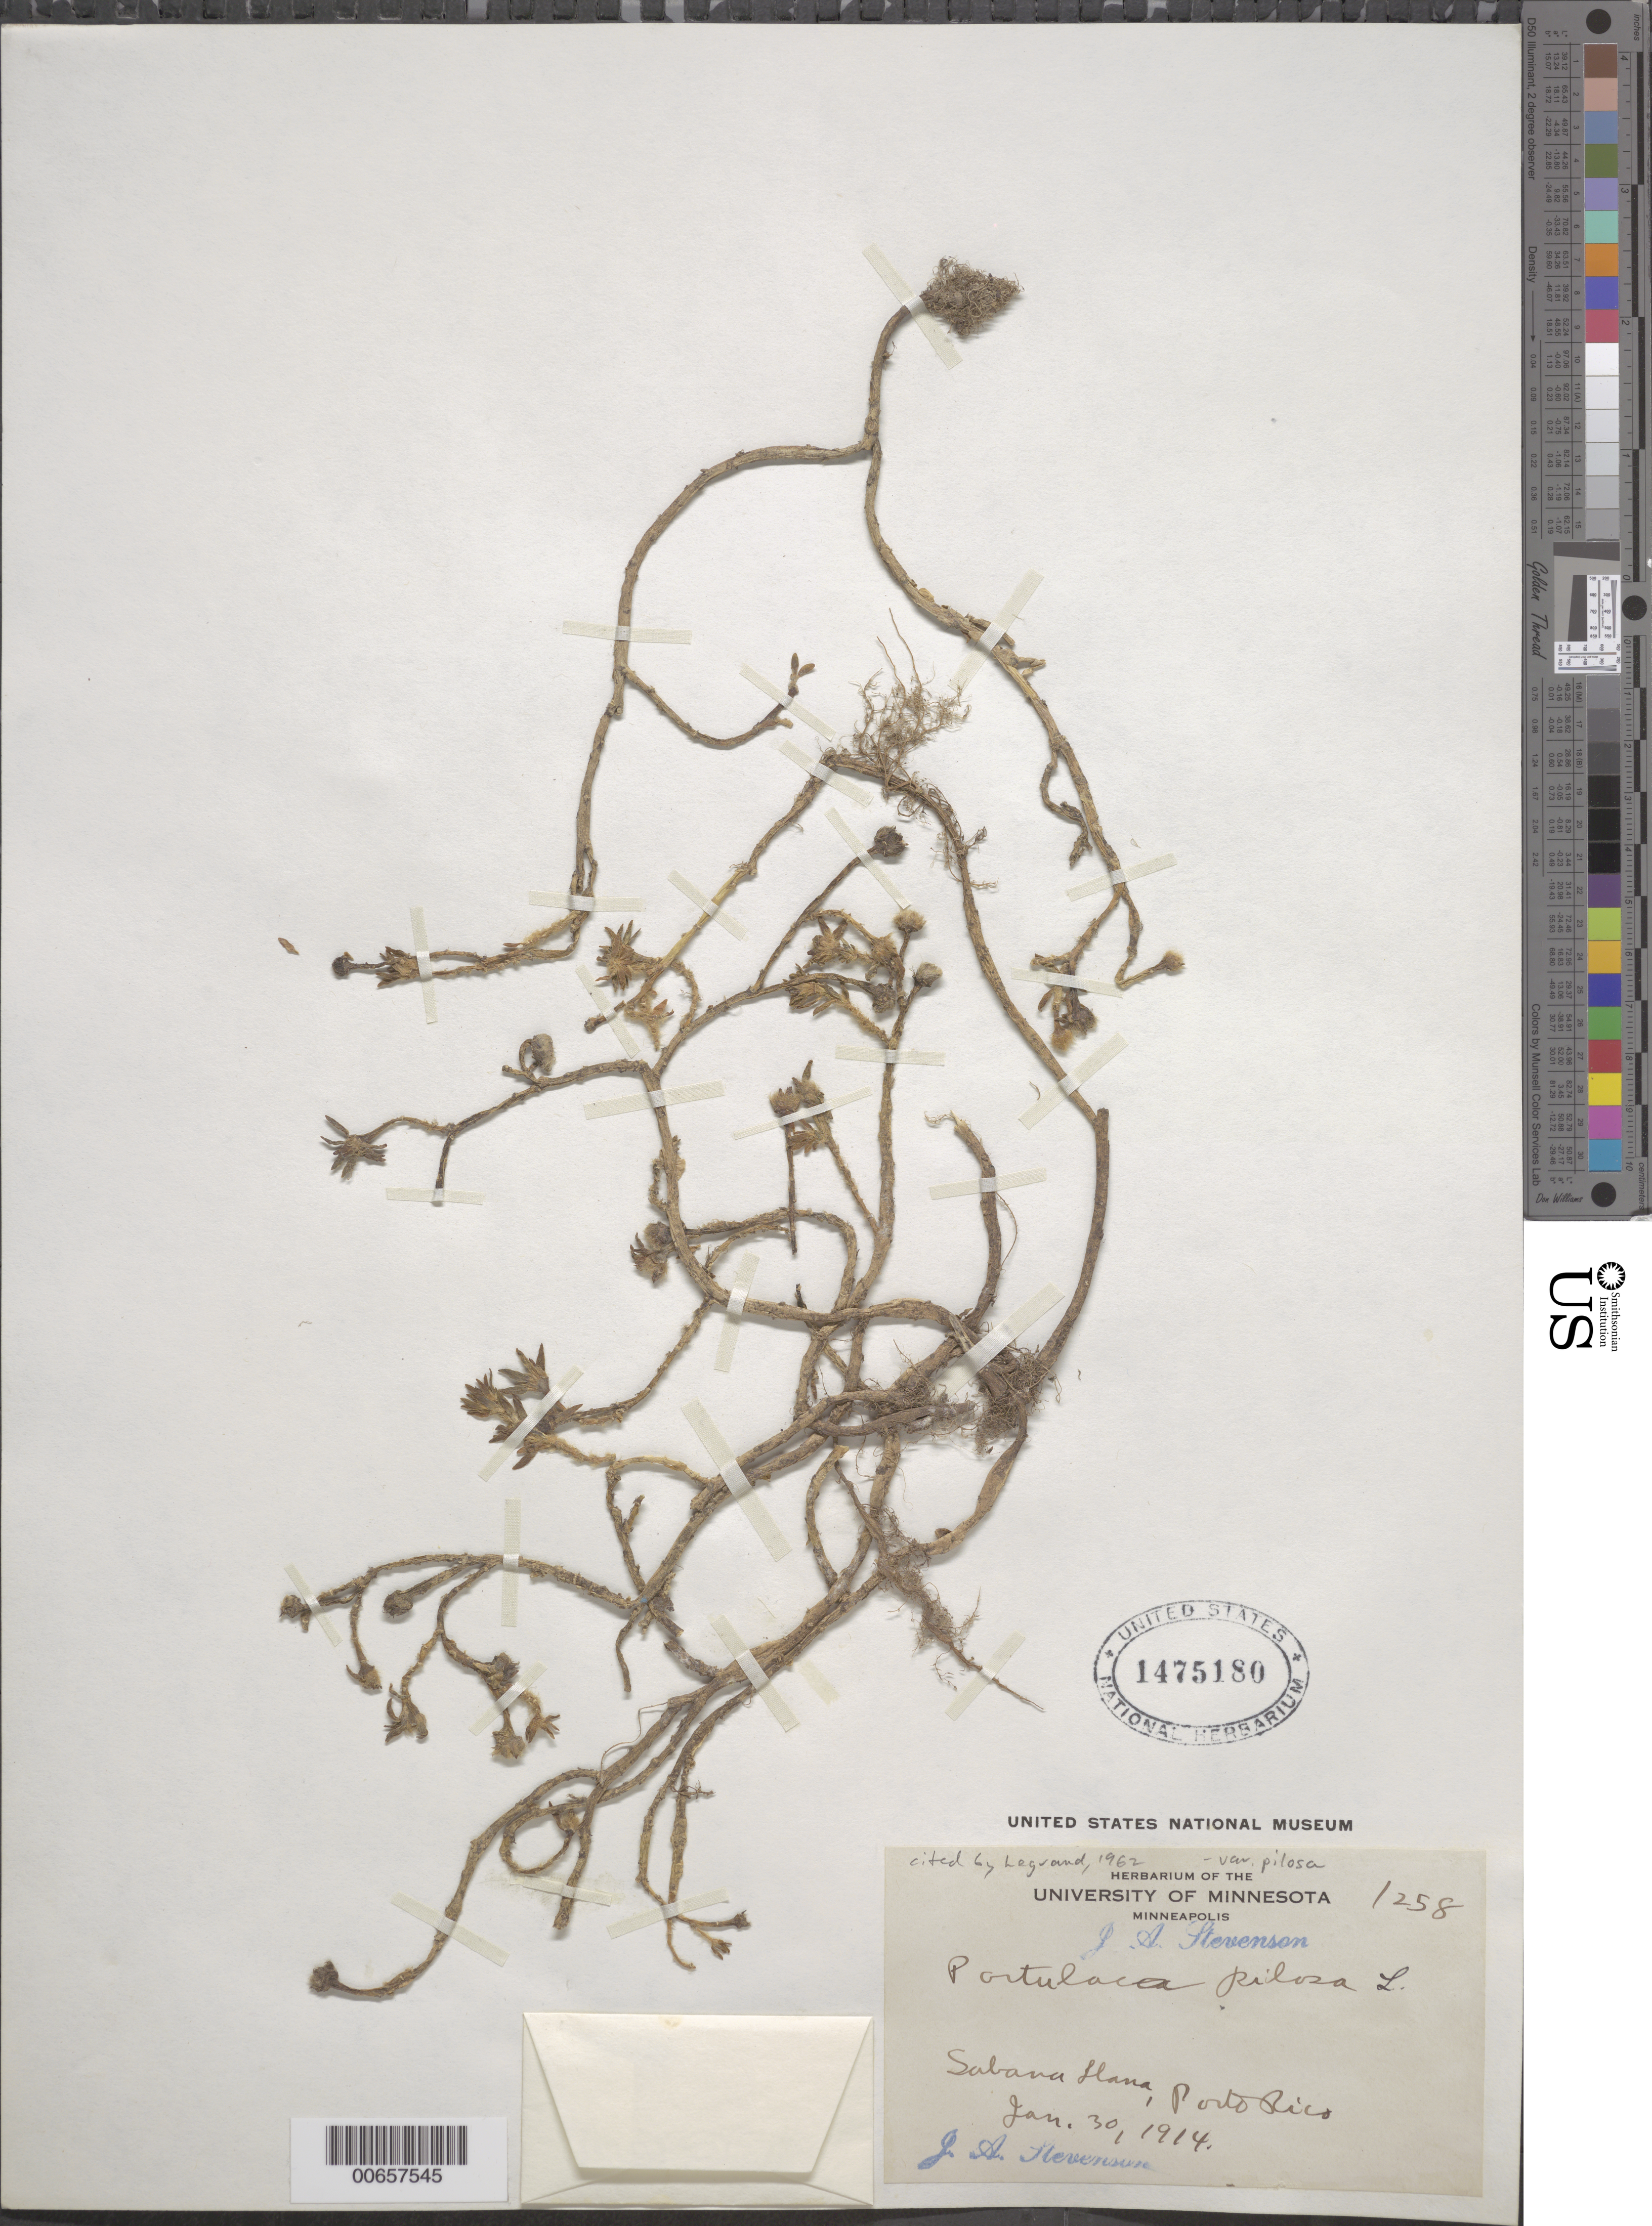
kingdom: Plantae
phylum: Tracheophyta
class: Magnoliopsida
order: Caryophyllales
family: Portulacaceae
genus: Portulaca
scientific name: Portulaca pilosa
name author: L.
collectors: J. Stevenson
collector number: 1258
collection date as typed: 30 Jan 1914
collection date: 1914-01-30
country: Puerto Rico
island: Greater Antilles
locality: Sabana Llana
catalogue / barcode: US 1475180